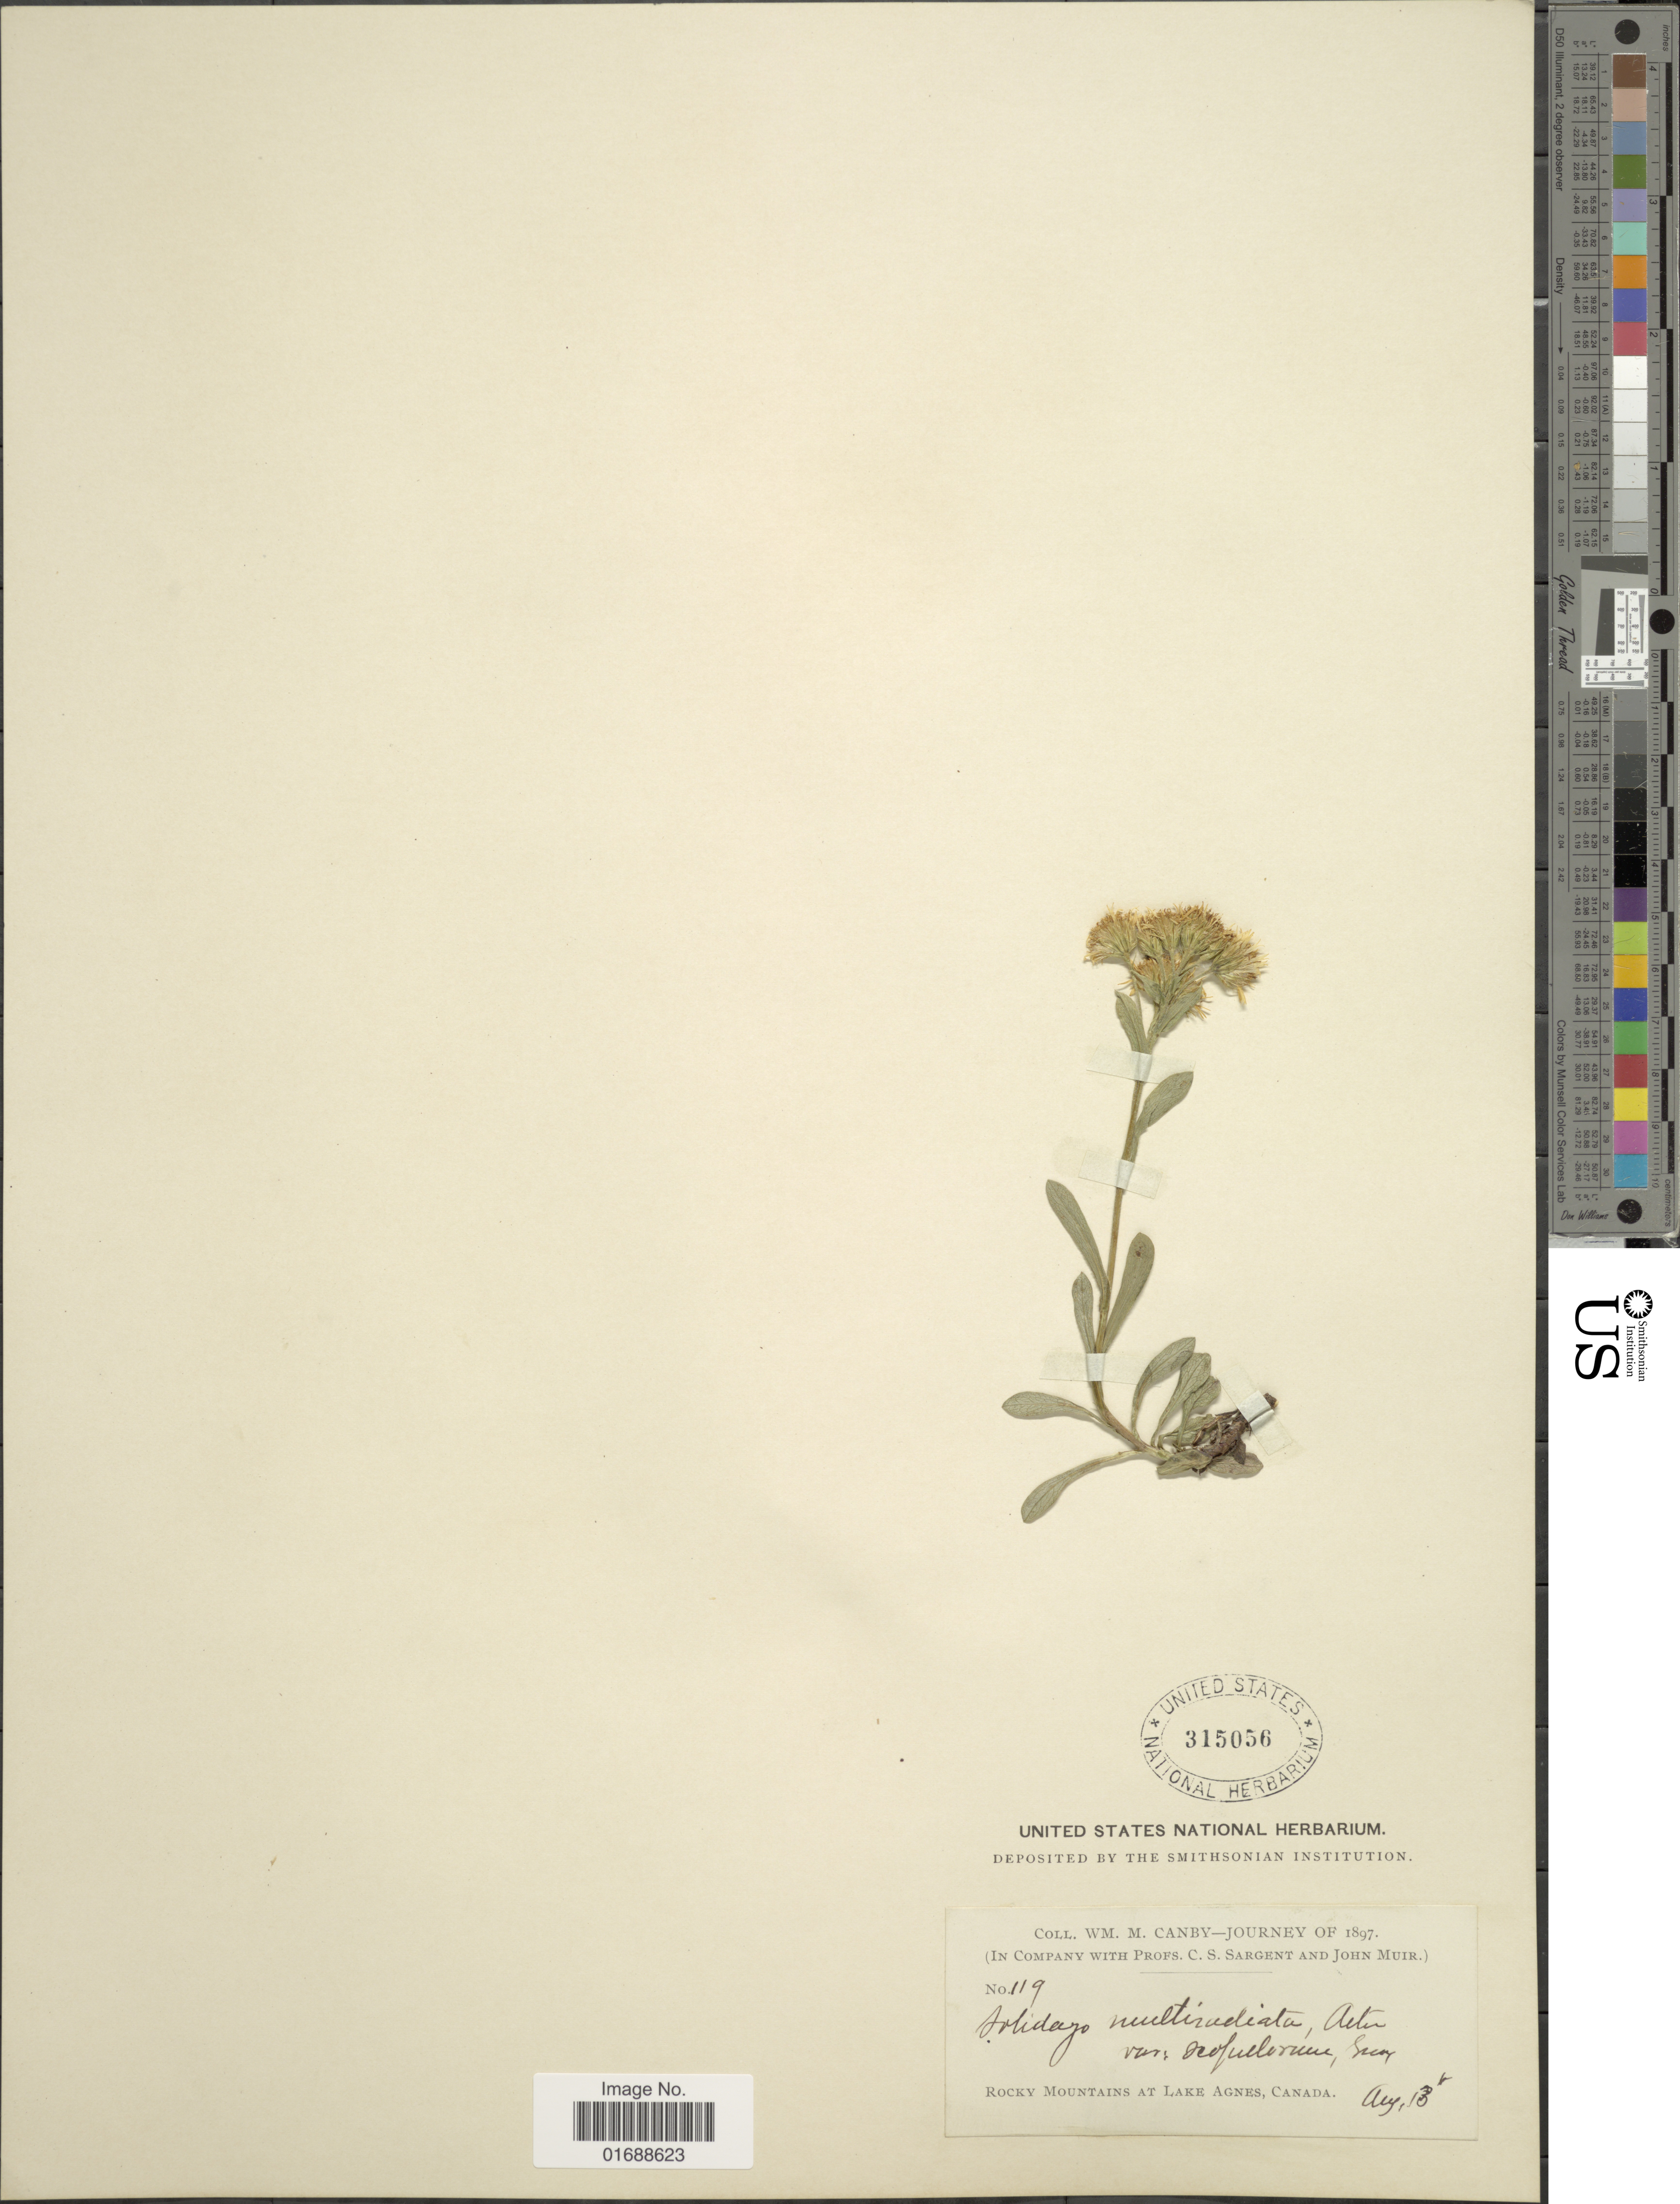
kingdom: Plantae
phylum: Tracheophyta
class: Magnoliopsida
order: Asterales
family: Asteraceae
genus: Solidago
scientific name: Solidago multiradiata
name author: Aiton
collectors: W. M. Canby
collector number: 119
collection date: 1897-08-13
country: Canada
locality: Rocky Mountains at Lake Agnes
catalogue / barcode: US 315056